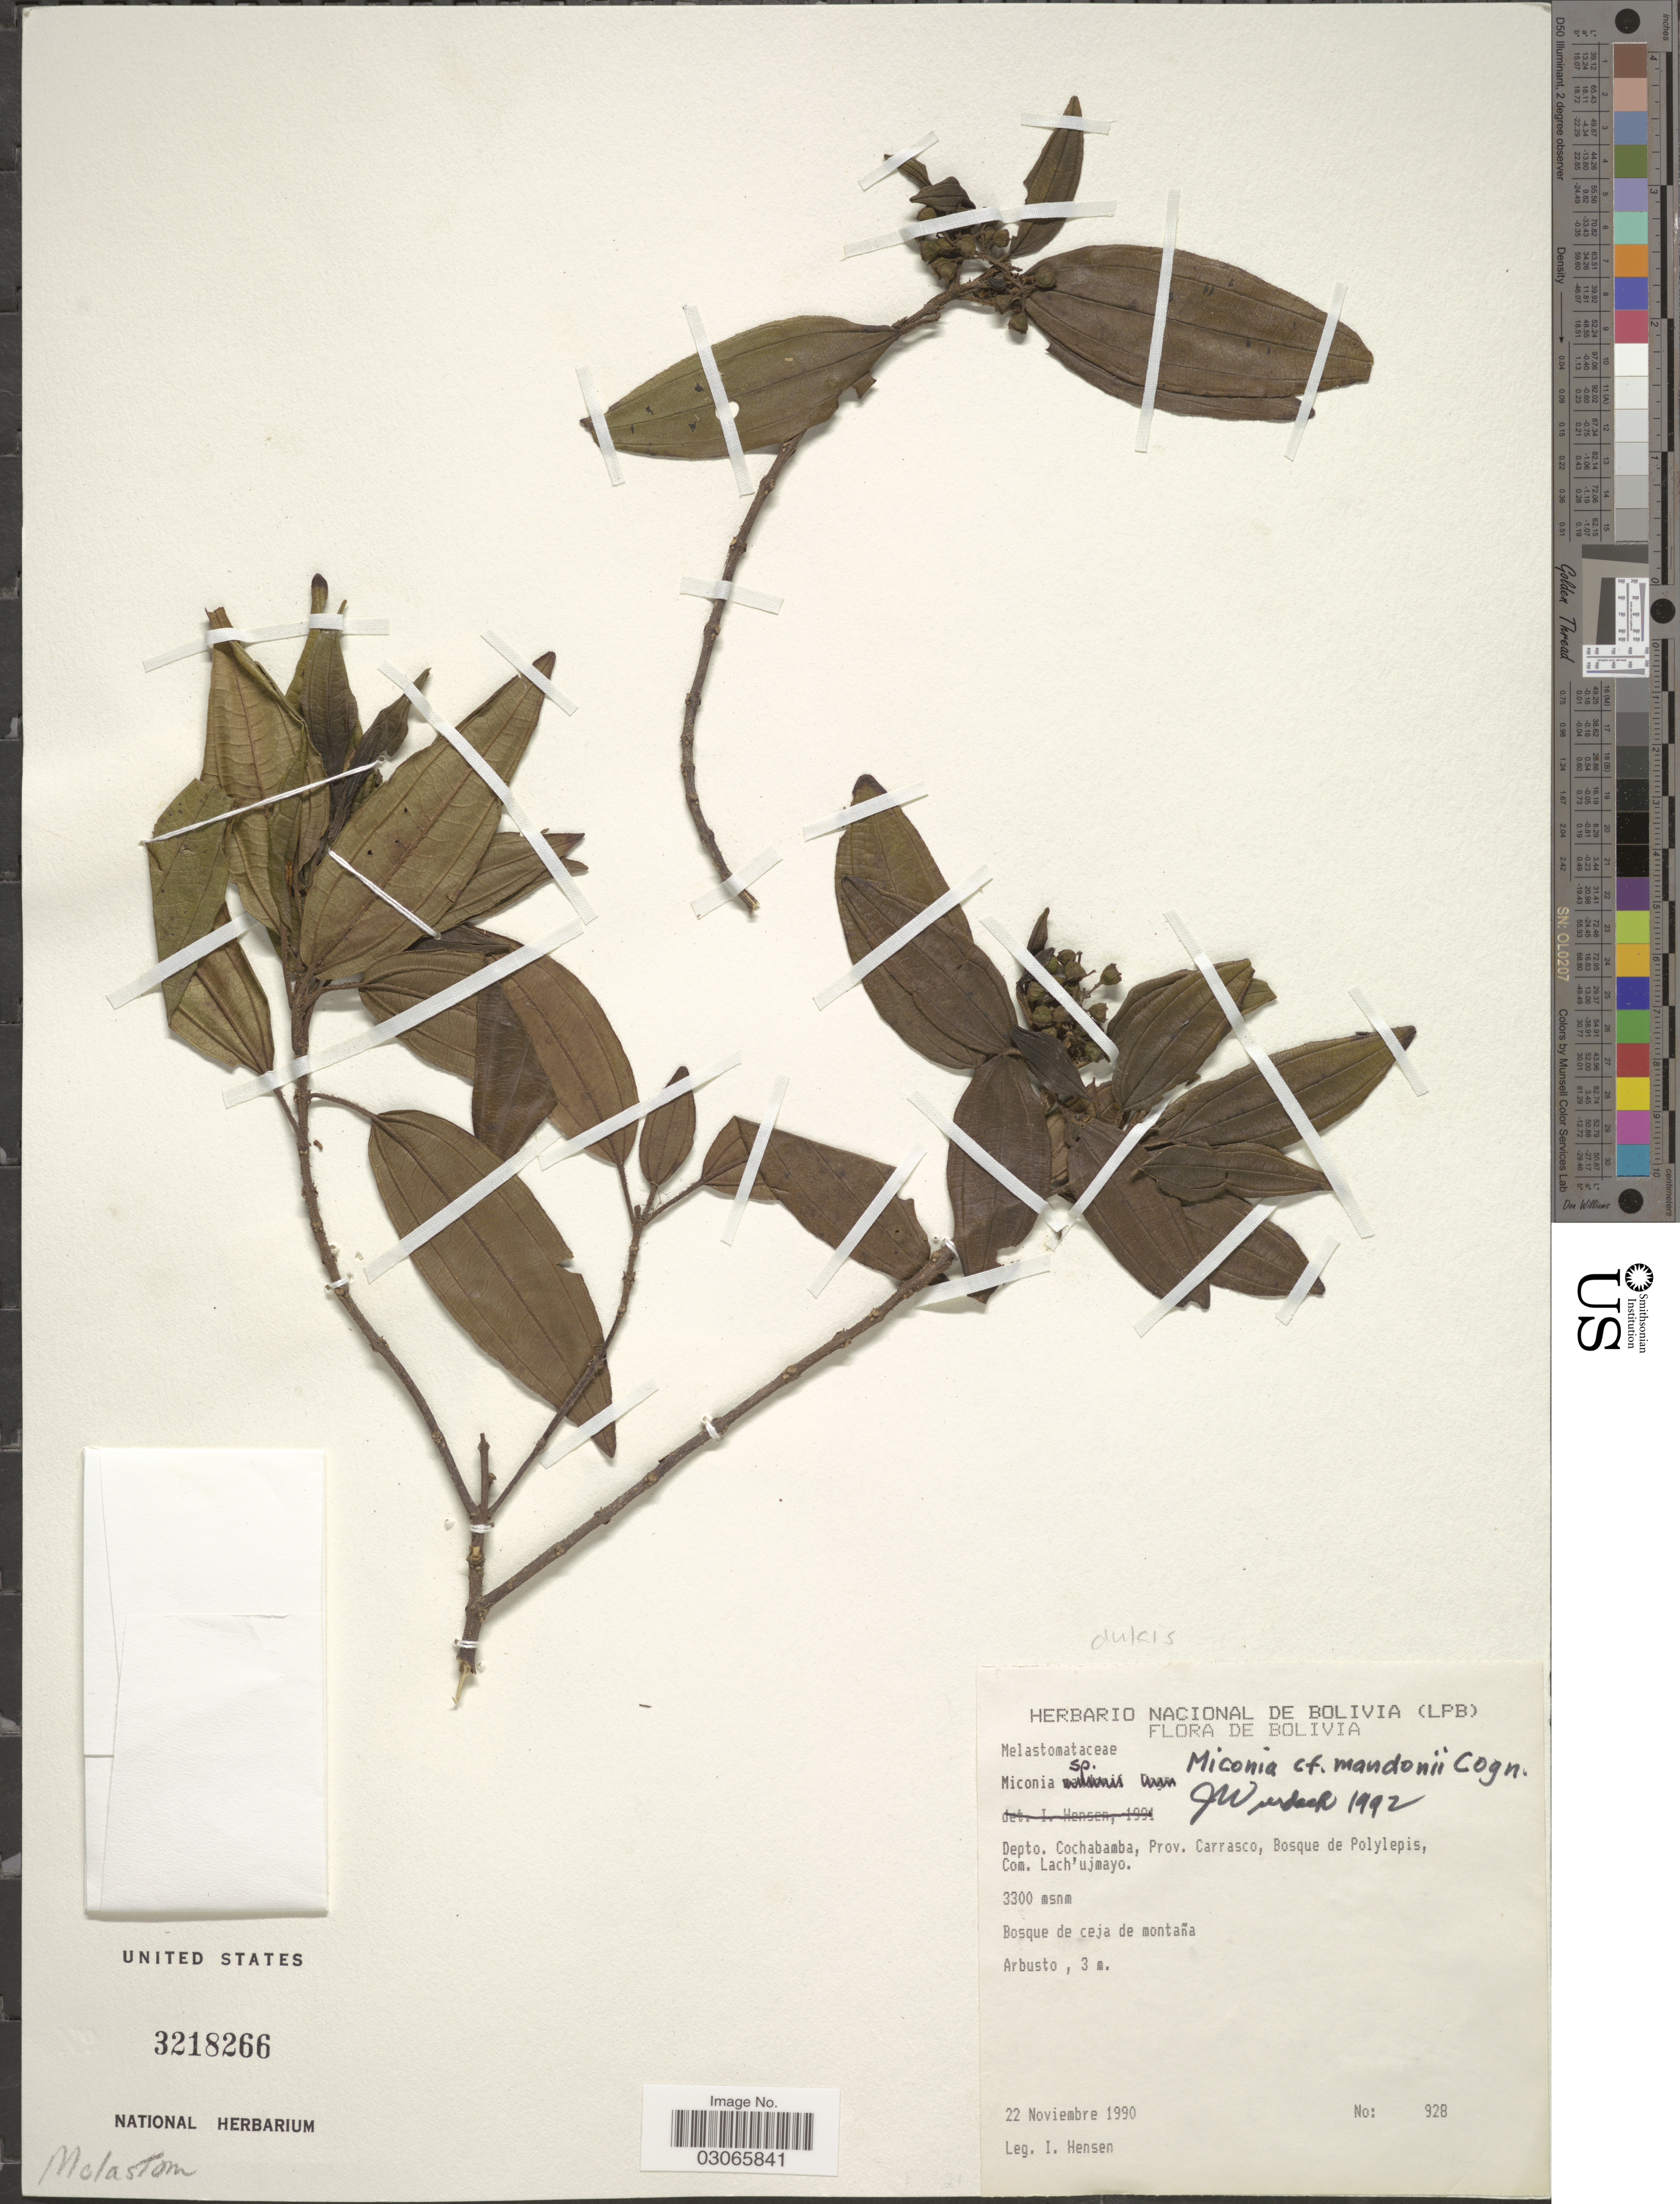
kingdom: Plantae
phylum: Tracheophyta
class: Magnoliopsida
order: Myrtales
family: Melastomataceae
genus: Miconia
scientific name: Miconia mandonii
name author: Cogn. in A. DC.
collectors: I. Hensen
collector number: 928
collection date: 1990-11-22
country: Bolivia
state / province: Cochabamba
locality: Depto. Cochabamba, Prov. Carrasco.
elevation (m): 3300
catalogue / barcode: US 3218266